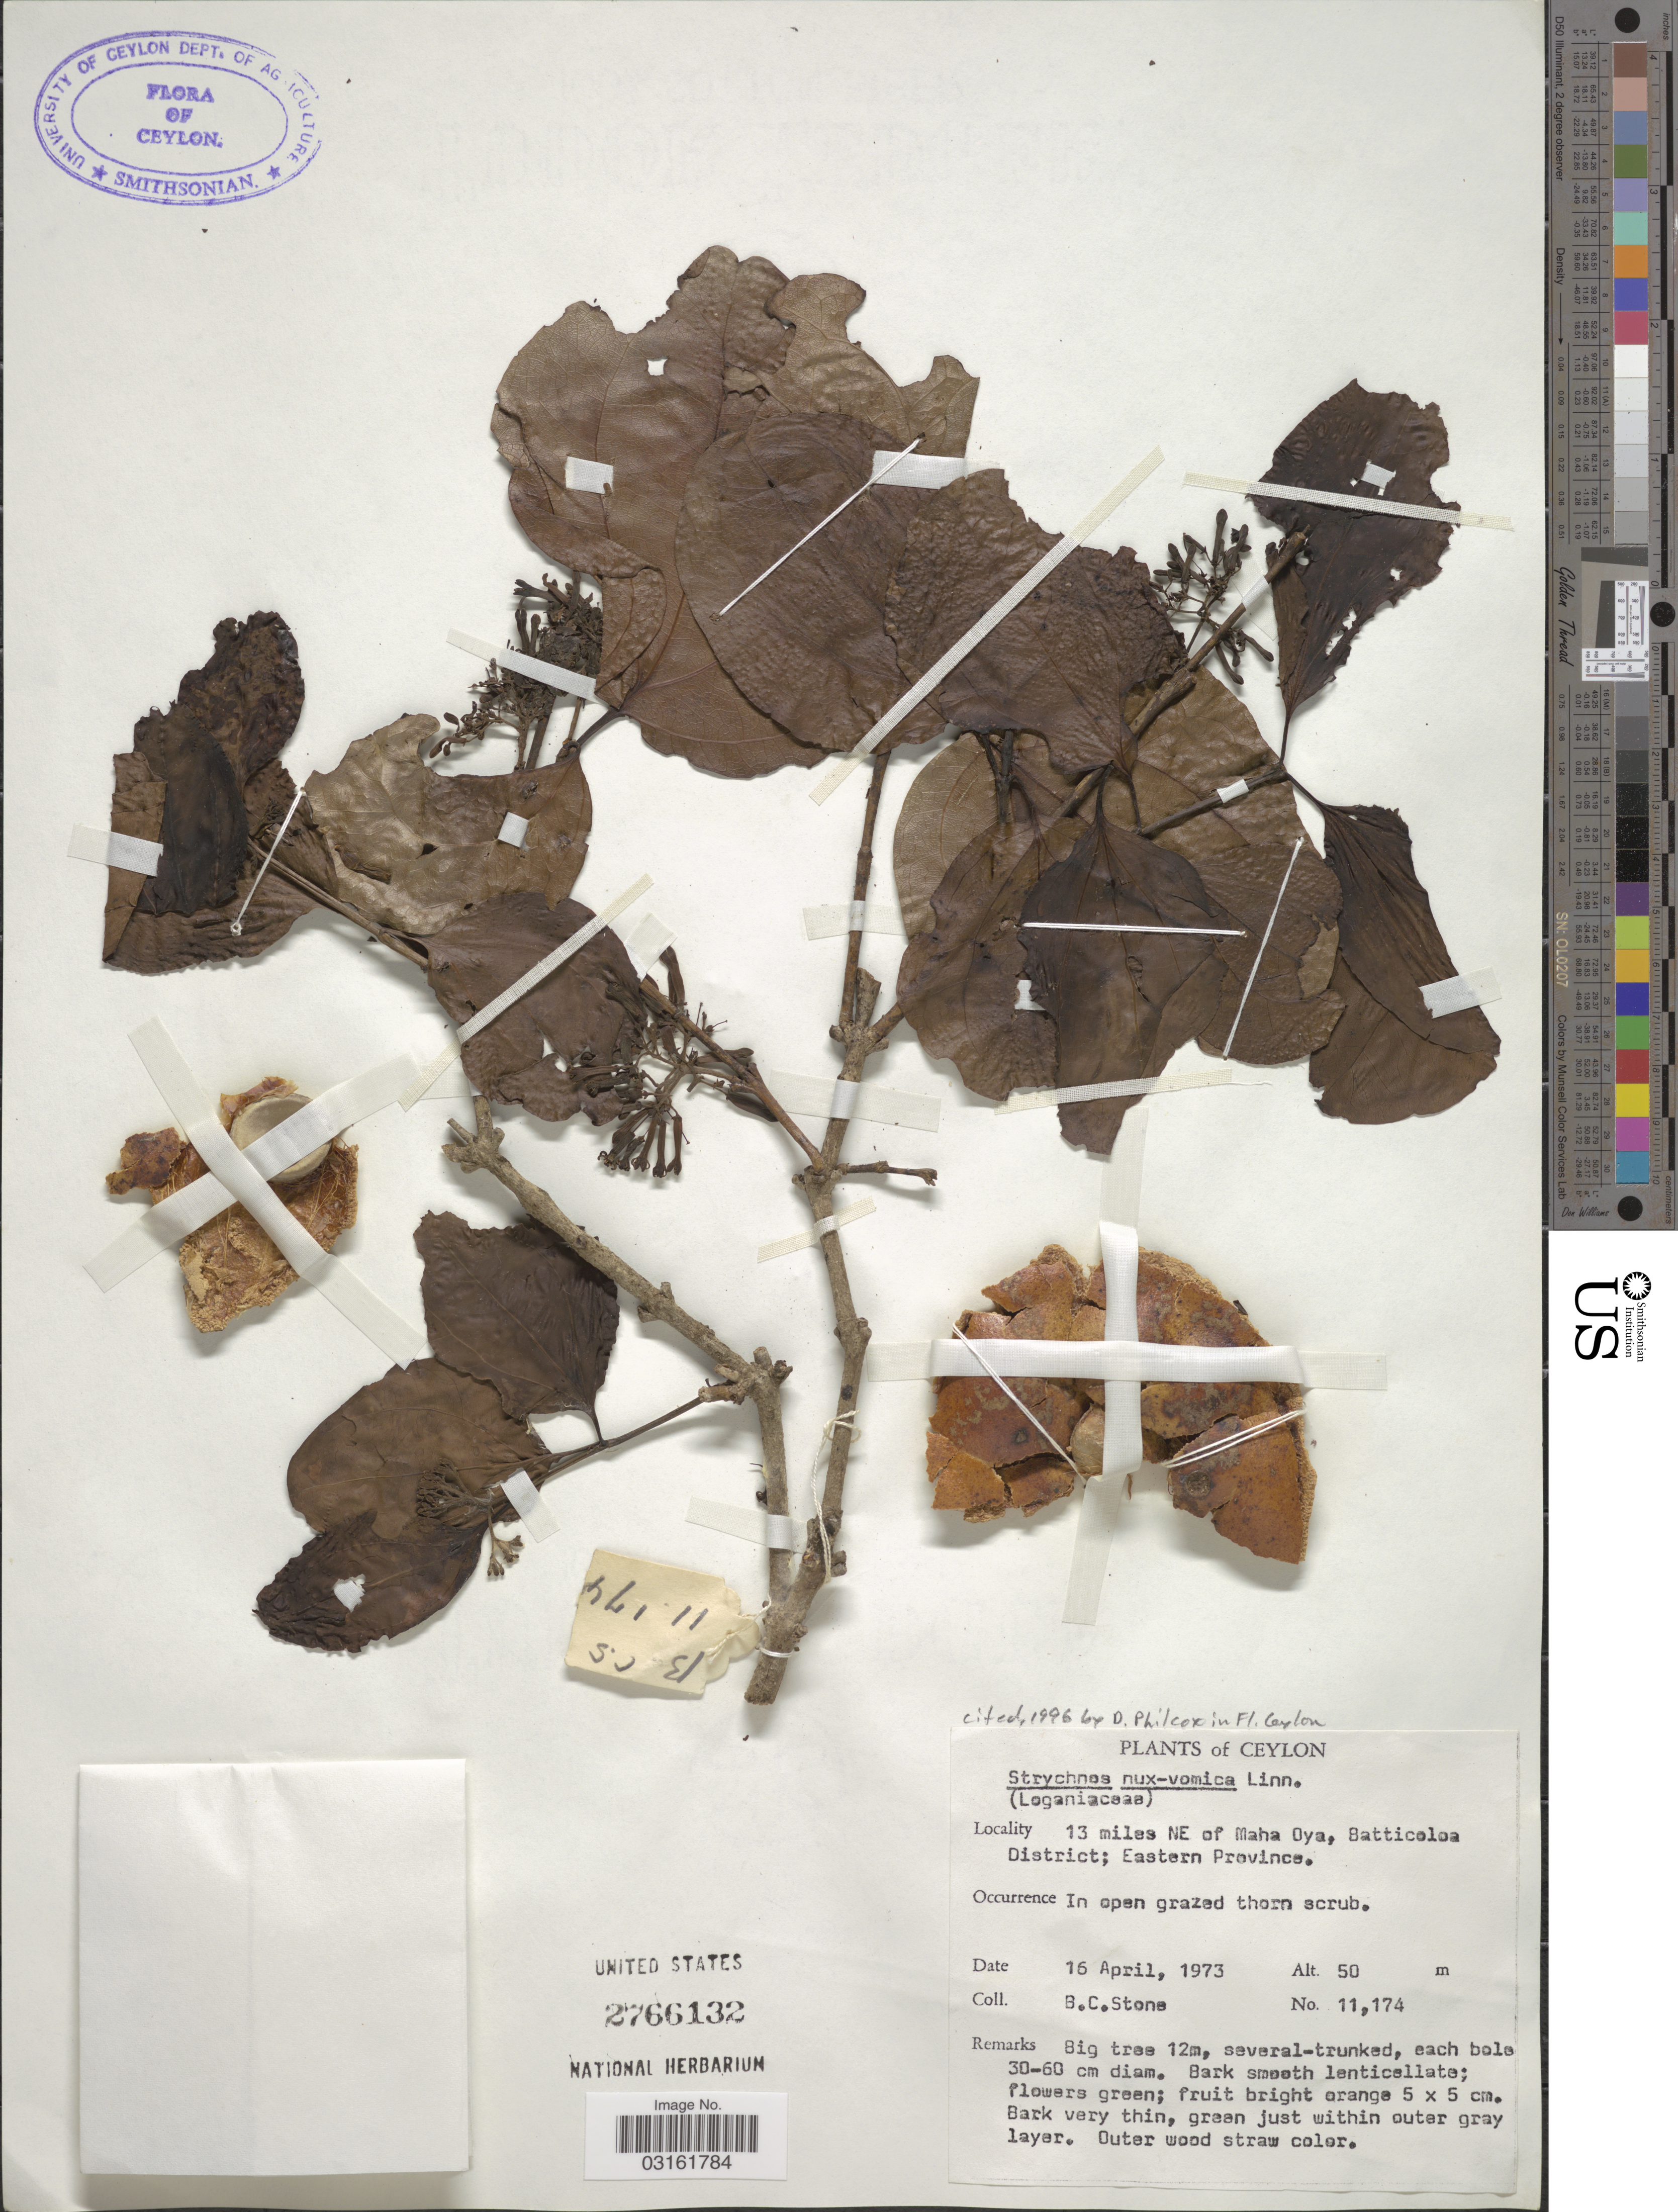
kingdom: Plantae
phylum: Tracheophyta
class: Magnoliopsida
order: Gentianales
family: Loganiaceae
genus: Strychnos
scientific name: Strychnos nux-vomica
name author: L.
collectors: B. C. Stone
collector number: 11174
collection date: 1973-04-16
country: Sri Lanka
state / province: Eastern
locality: Ceylon. 13 miles NE of Maha Oya, Batticoloa District.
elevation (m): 50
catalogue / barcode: US 2766132